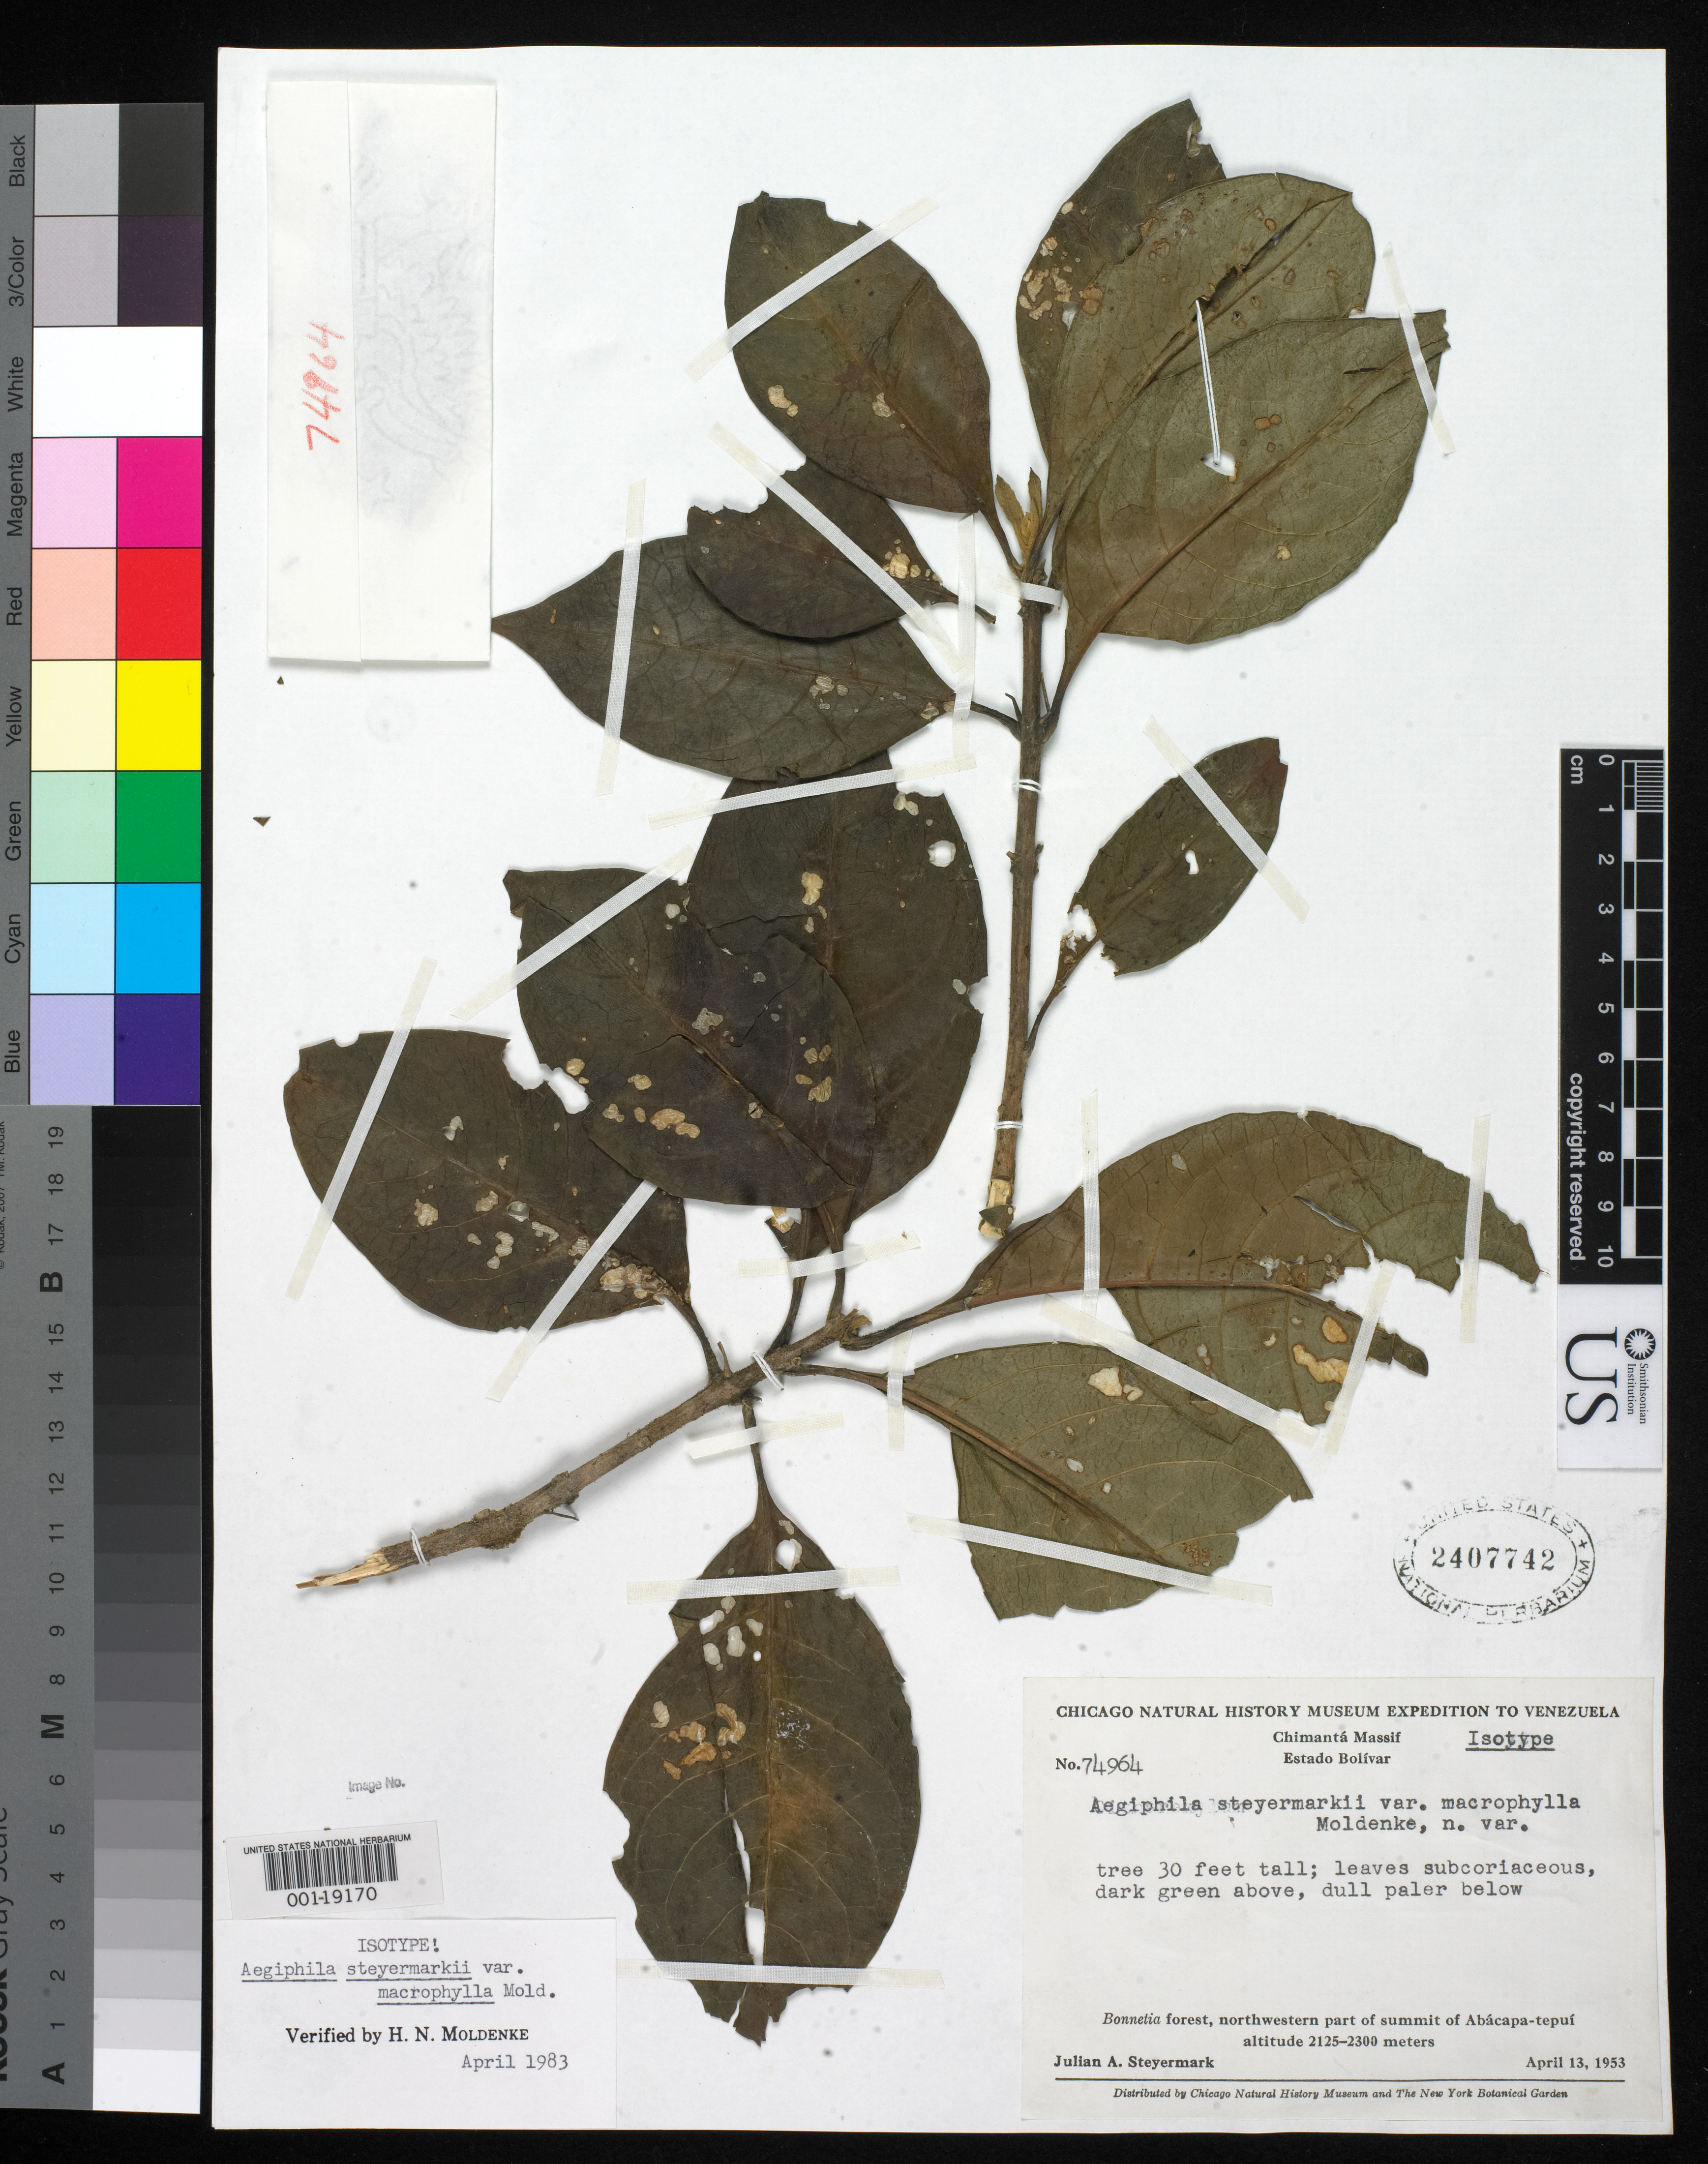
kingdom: Plantae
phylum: Tracheophyta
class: Magnoliopsida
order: Lamiales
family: Lamiaceae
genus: Aegiphila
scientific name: Aegiphila steyermarkii var. macrophylla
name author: Moldenke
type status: Isotype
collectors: J. Steyermark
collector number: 74964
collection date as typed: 13 Apr 1953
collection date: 1953-04-13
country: Venezuela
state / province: Bolivar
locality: Abacapa-tepui.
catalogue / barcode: US 2407742